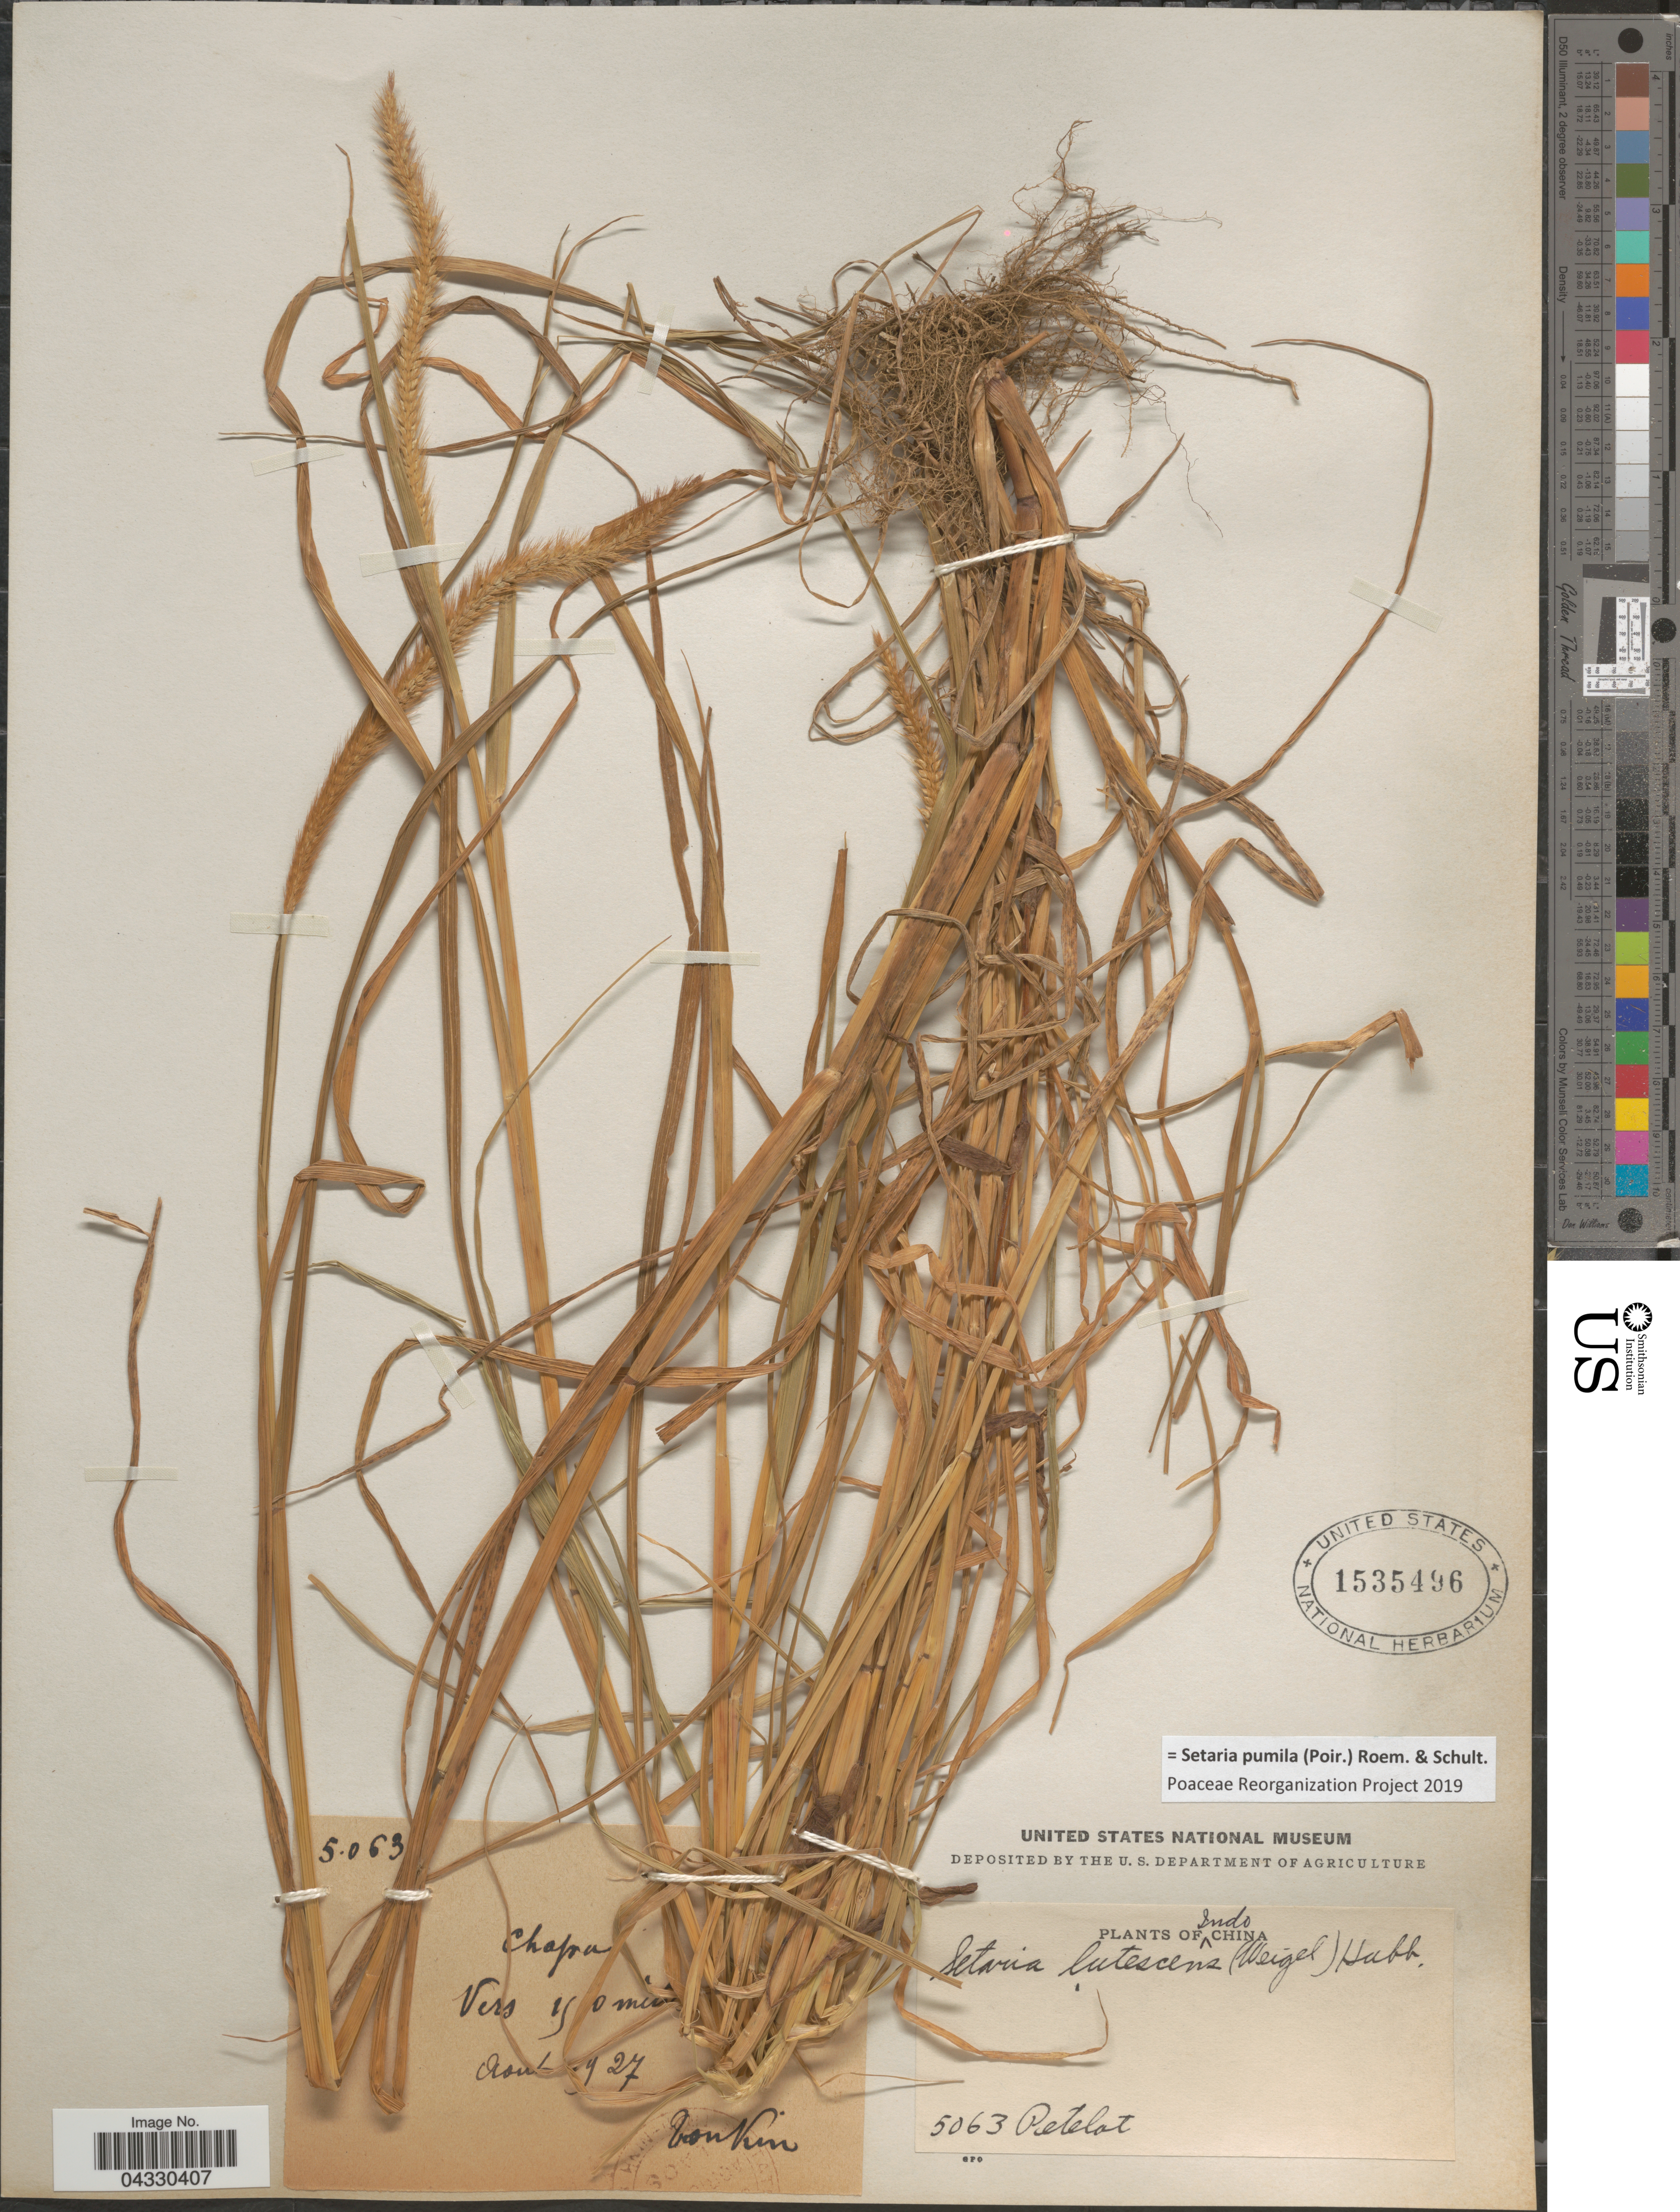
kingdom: Plantae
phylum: Tracheophyta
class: Liliopsida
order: Poales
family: Poaceae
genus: Setaria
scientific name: Setaria pumila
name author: (Poir.) Roem. & Schult.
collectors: Pételot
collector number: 5063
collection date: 1927-10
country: Vietnam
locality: Indochina. Chapa. Tonkin.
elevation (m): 1500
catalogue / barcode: US 1535496